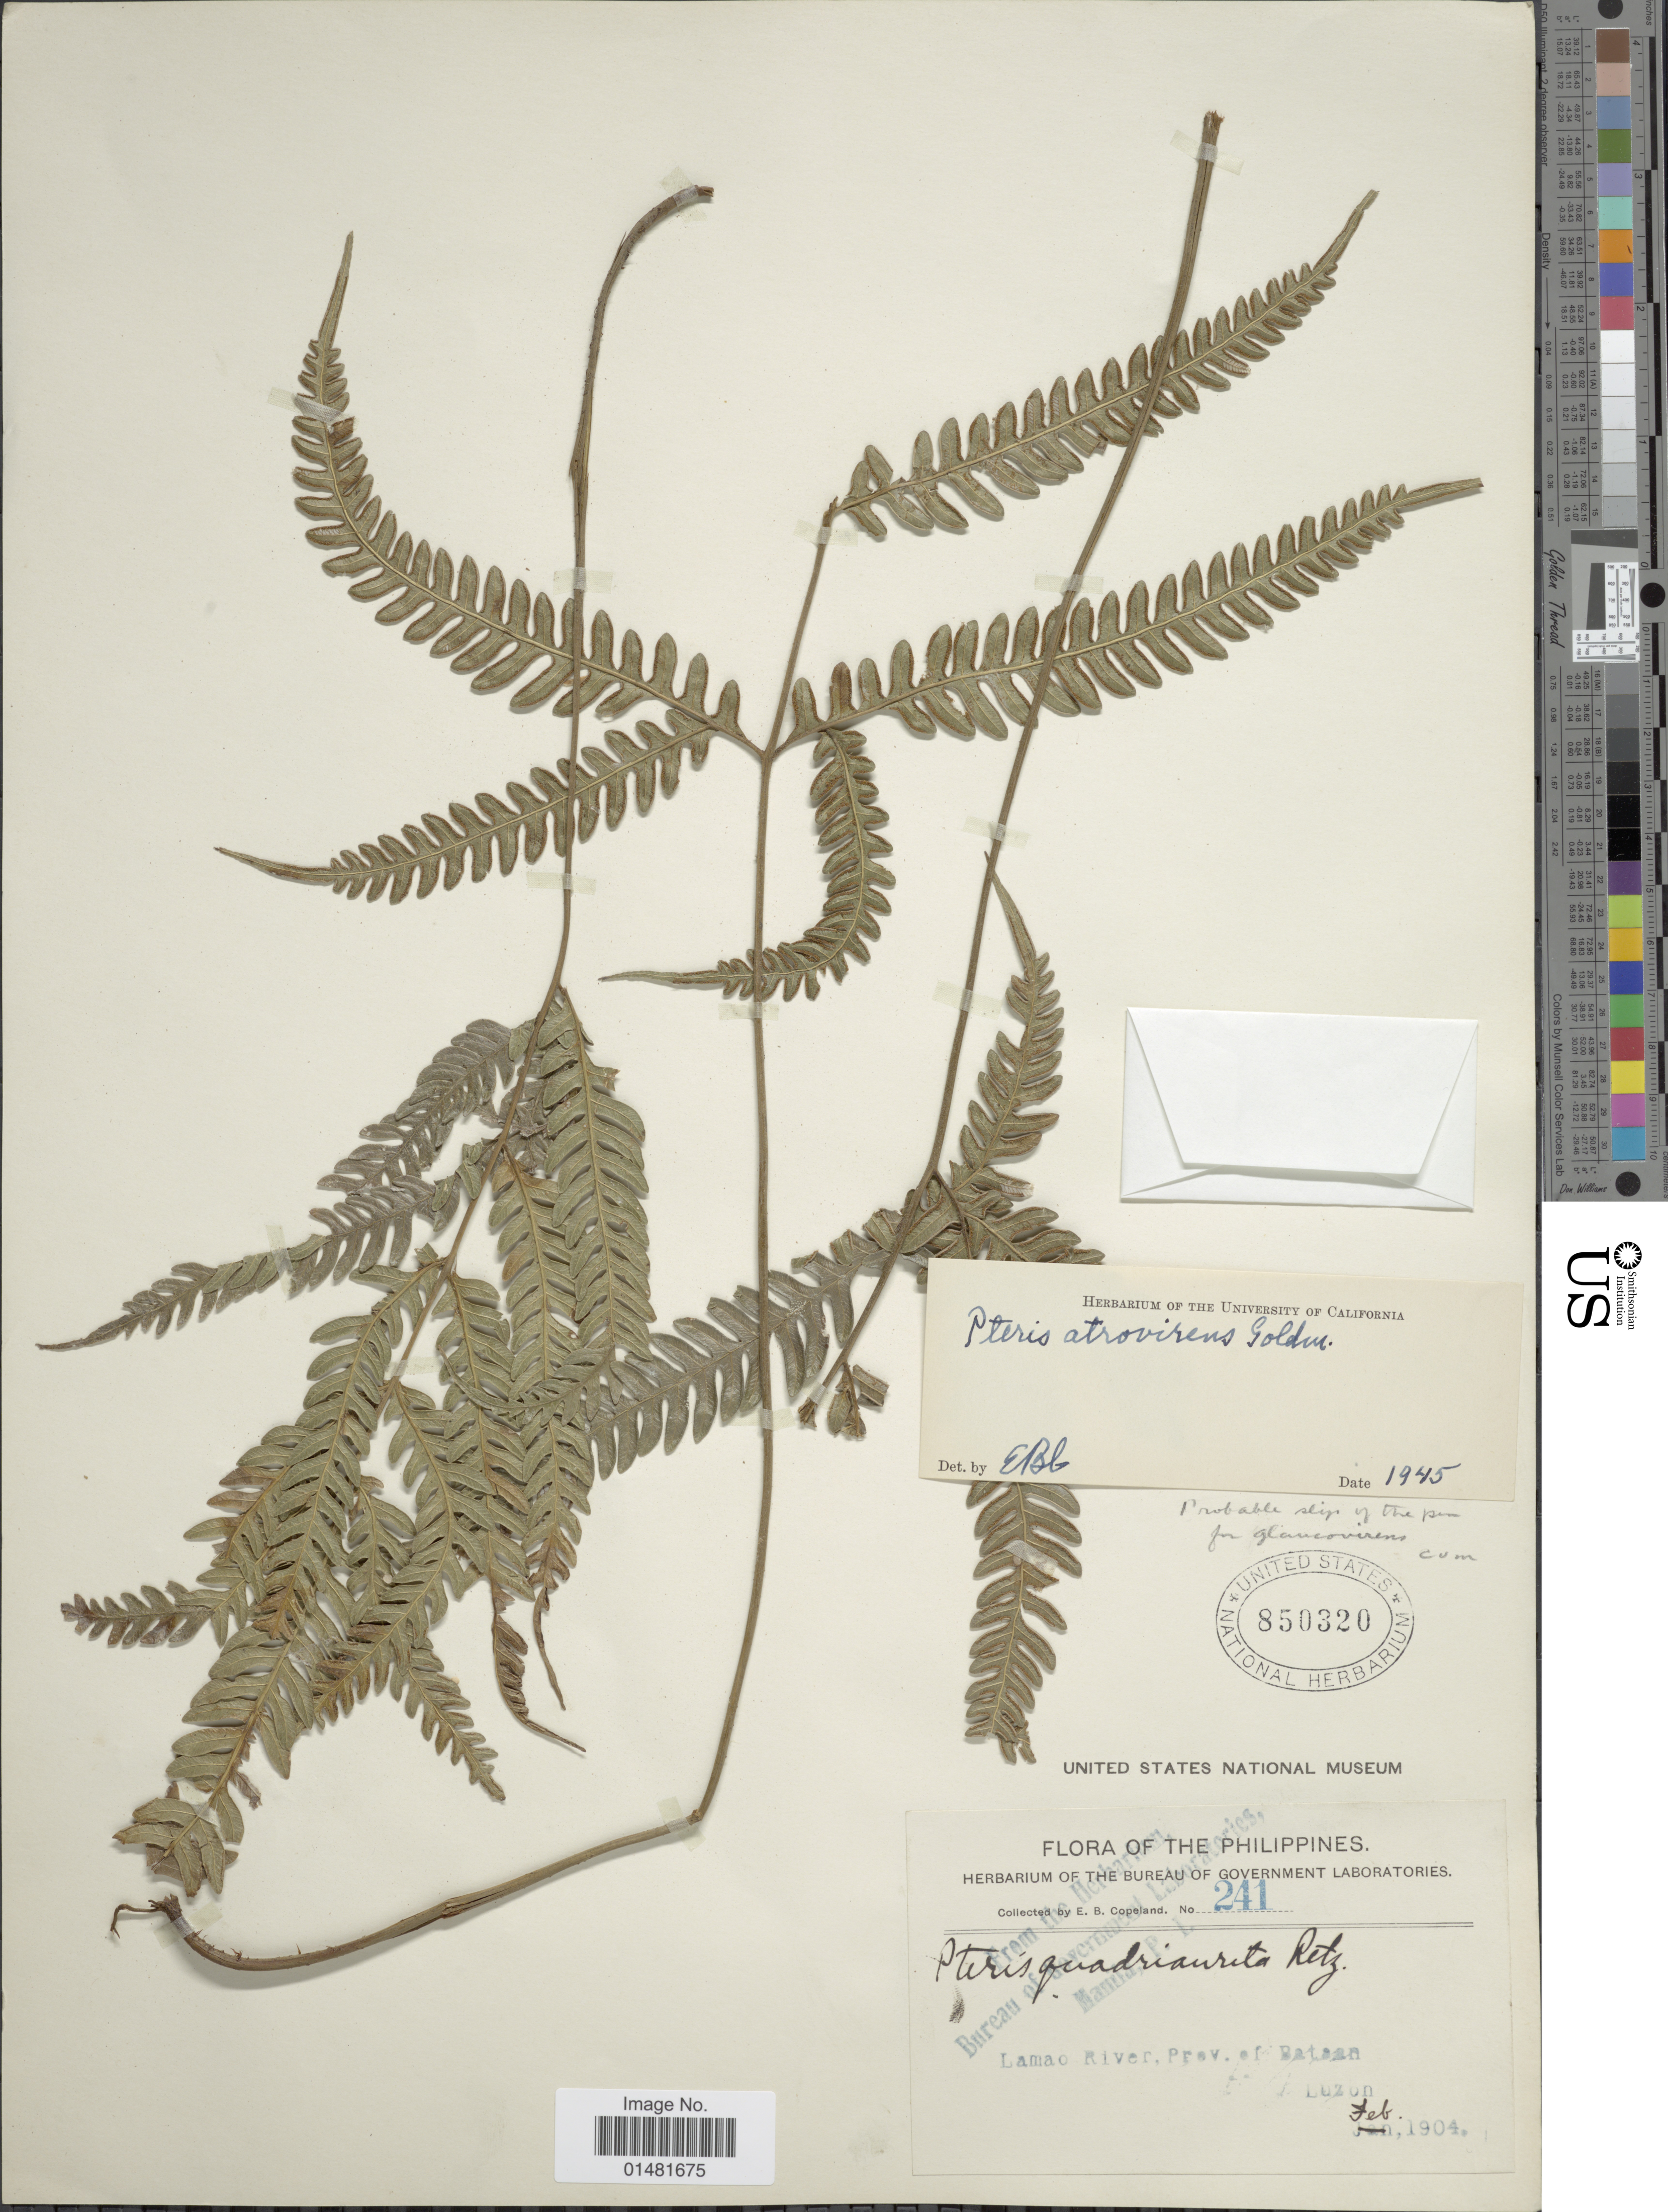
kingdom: Plantae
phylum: Tracheophyta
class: Polypodiopsida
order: Polypodiales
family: Pteridaceae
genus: Pteris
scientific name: Pteris glaucovirens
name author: Goldm.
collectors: E. B. Copeland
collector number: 241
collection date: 1904-02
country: Philippines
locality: Lanao River, Luzon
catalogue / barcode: US 850320